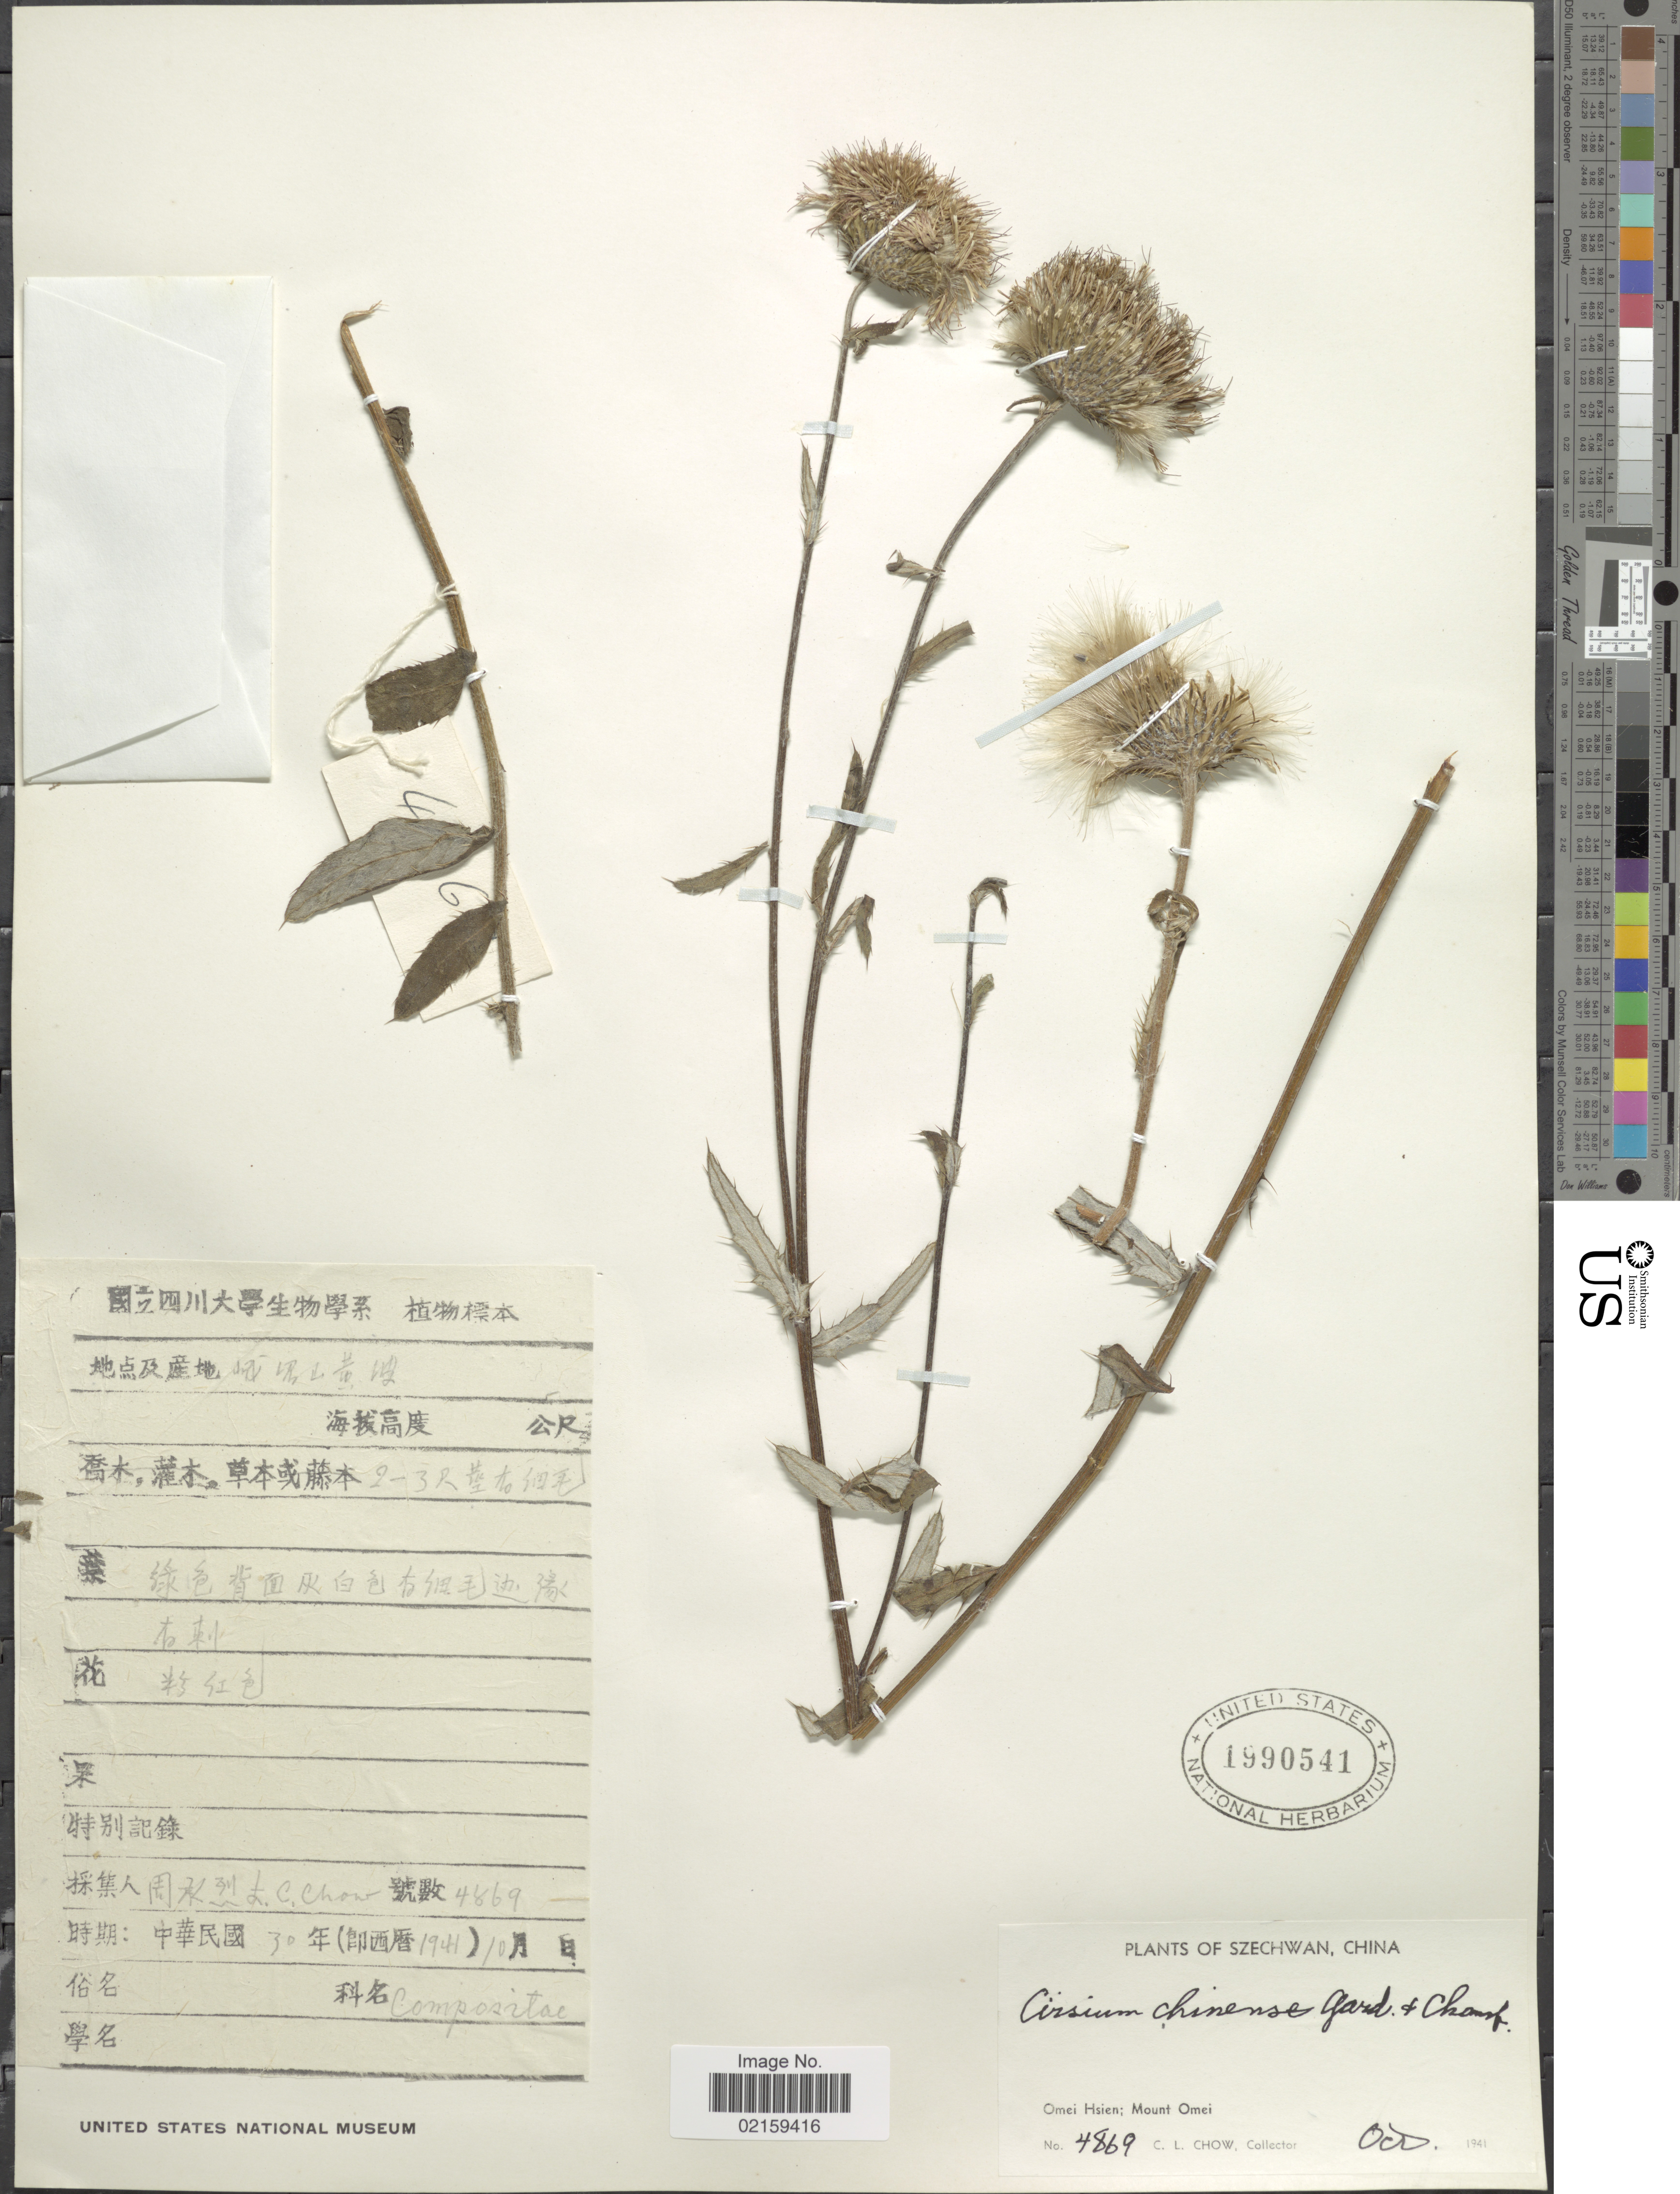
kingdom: Plantae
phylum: Tracheophyta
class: Magnoliopsida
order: Asterales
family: Asteraceae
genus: Cirsium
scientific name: Cirsium lineare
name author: (Thunb.) Sch. Bip.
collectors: C. Chow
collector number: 4869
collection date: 1941-10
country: China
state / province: Sichuan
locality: Szechwan, Omei Hsien; Mount Omei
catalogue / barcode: US 1990541